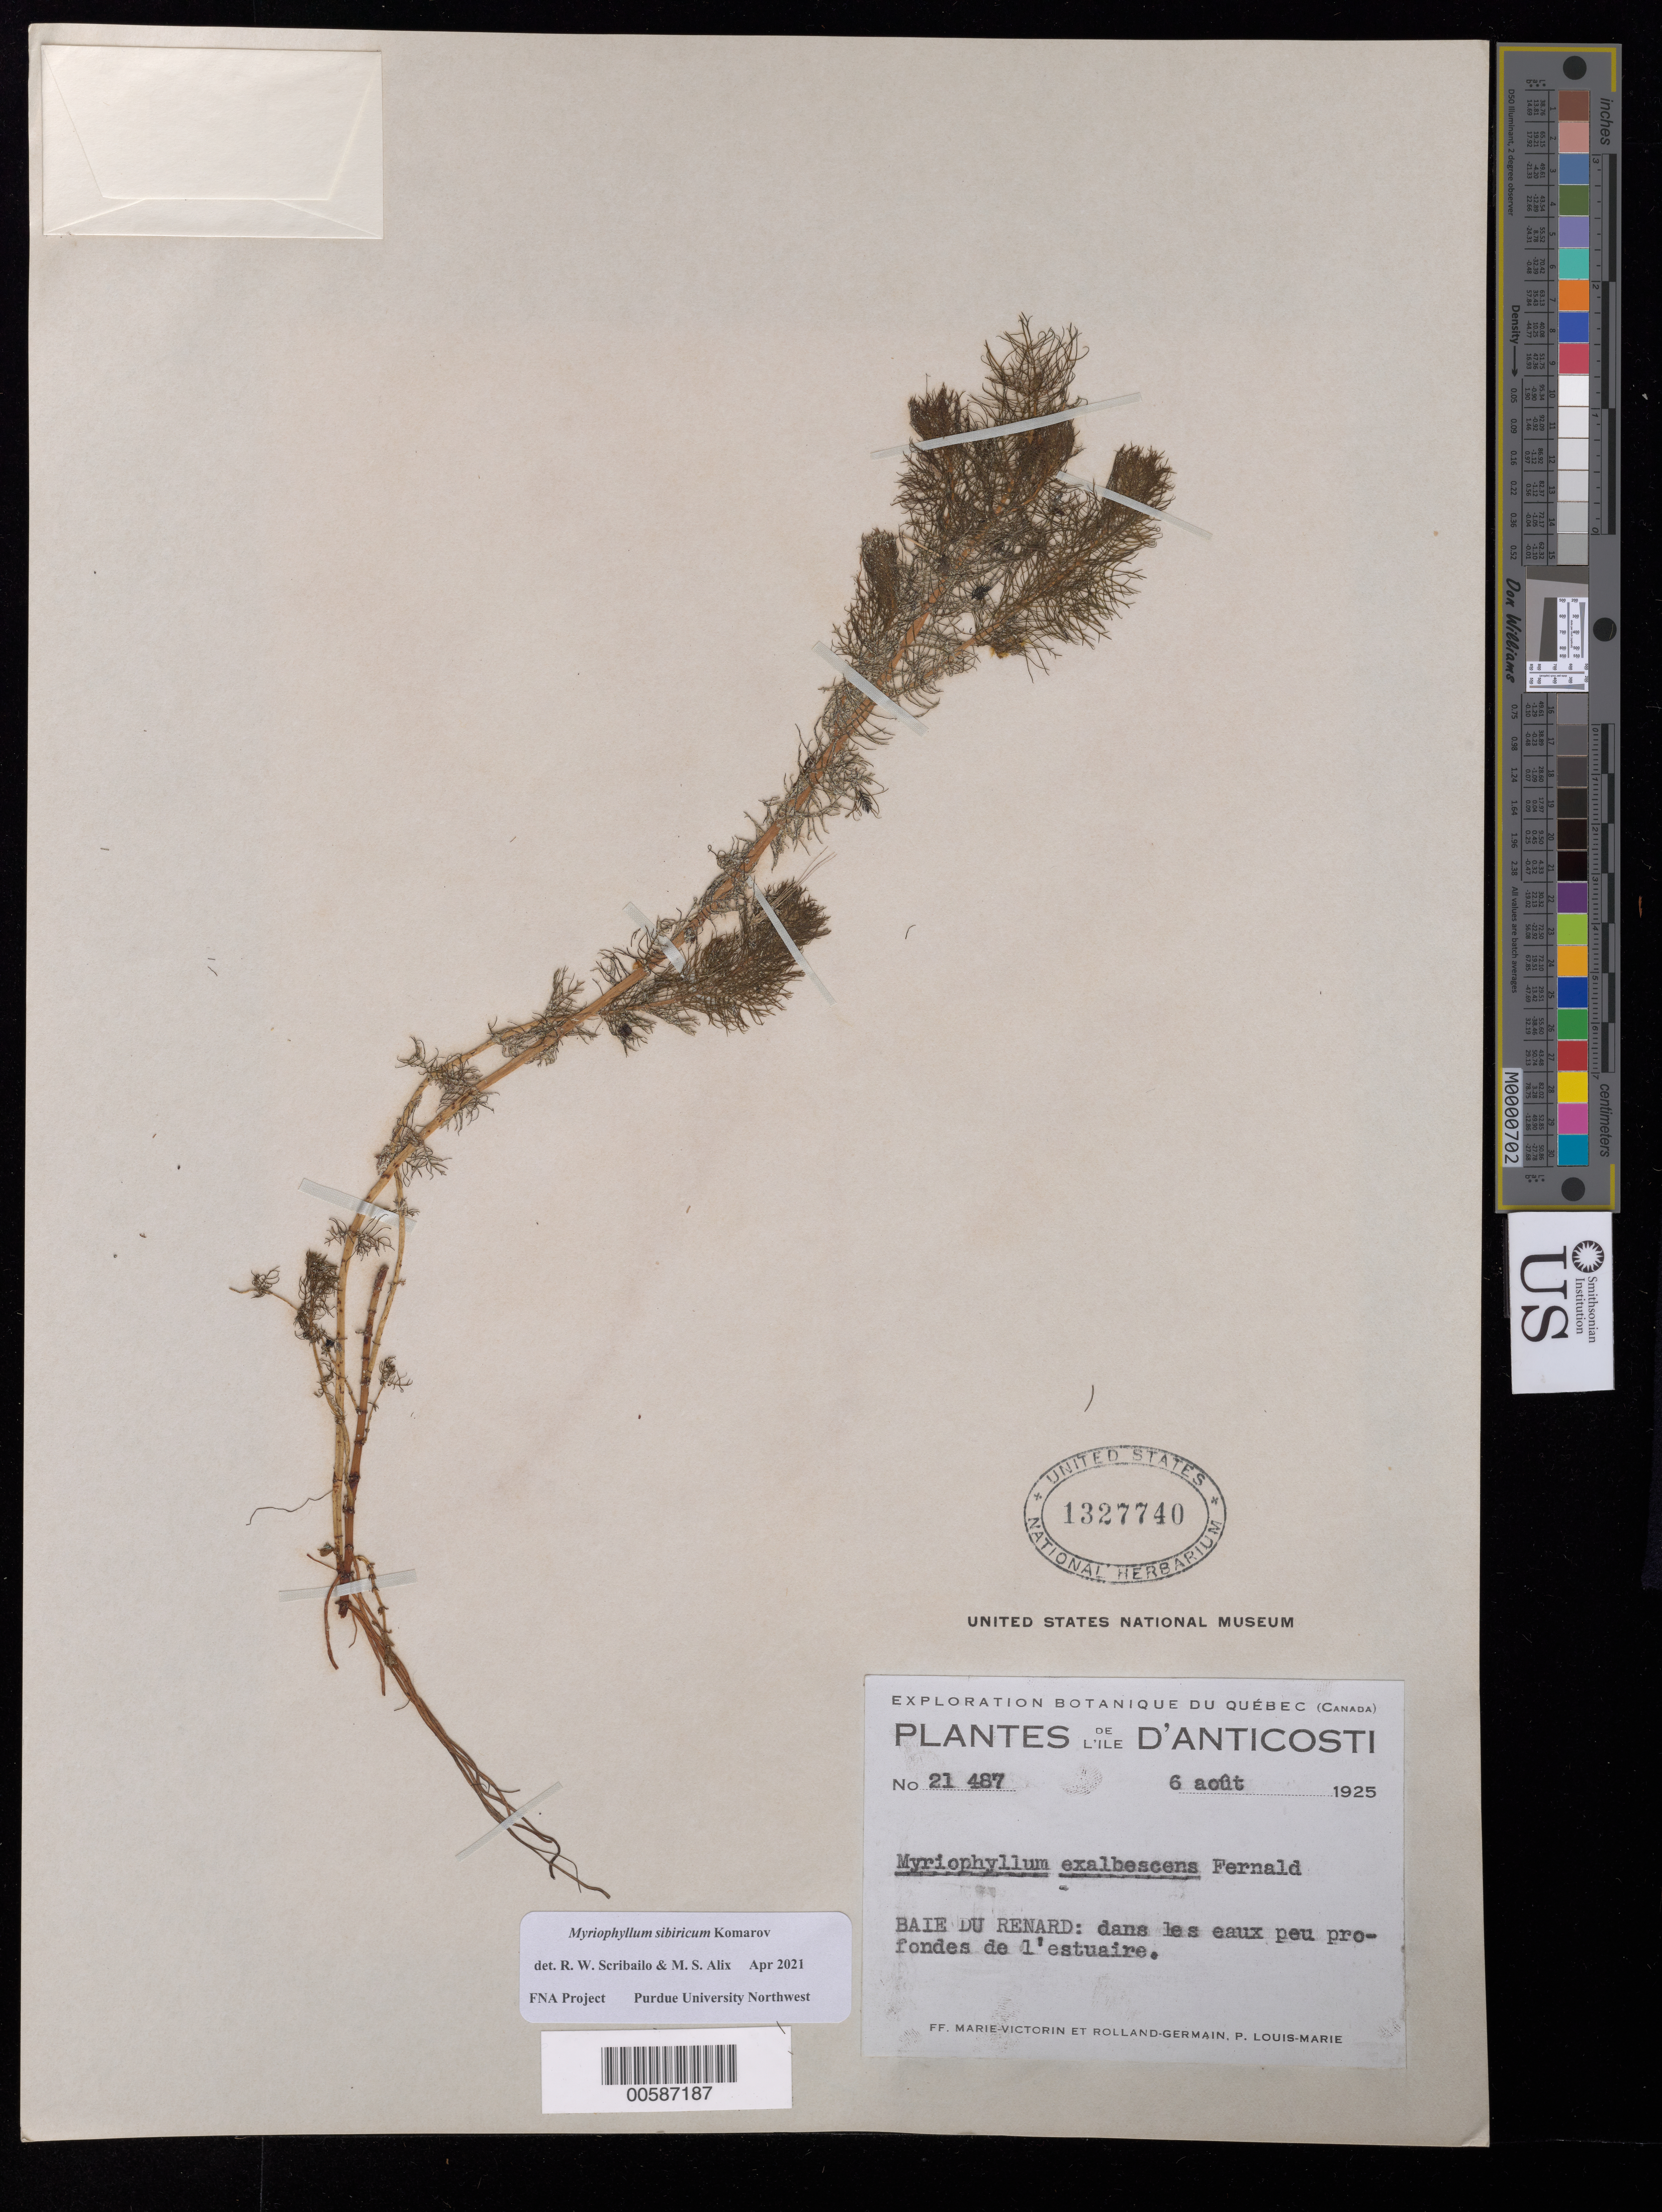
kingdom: Plantae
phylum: Tracheophyta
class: Magnoliopsida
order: Saxifragales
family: Haloragaceae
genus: Myriophyllum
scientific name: Myriophyllum sibiricum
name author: Kom.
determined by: Scribailo, R. W.; Alix, M. S.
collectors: Fr. Marie-Victorin & Rolland-Germain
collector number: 21487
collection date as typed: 06 Aug 1925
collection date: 1925-08-06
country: Canada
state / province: Quebec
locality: Baie Du Renard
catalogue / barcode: US 1327740